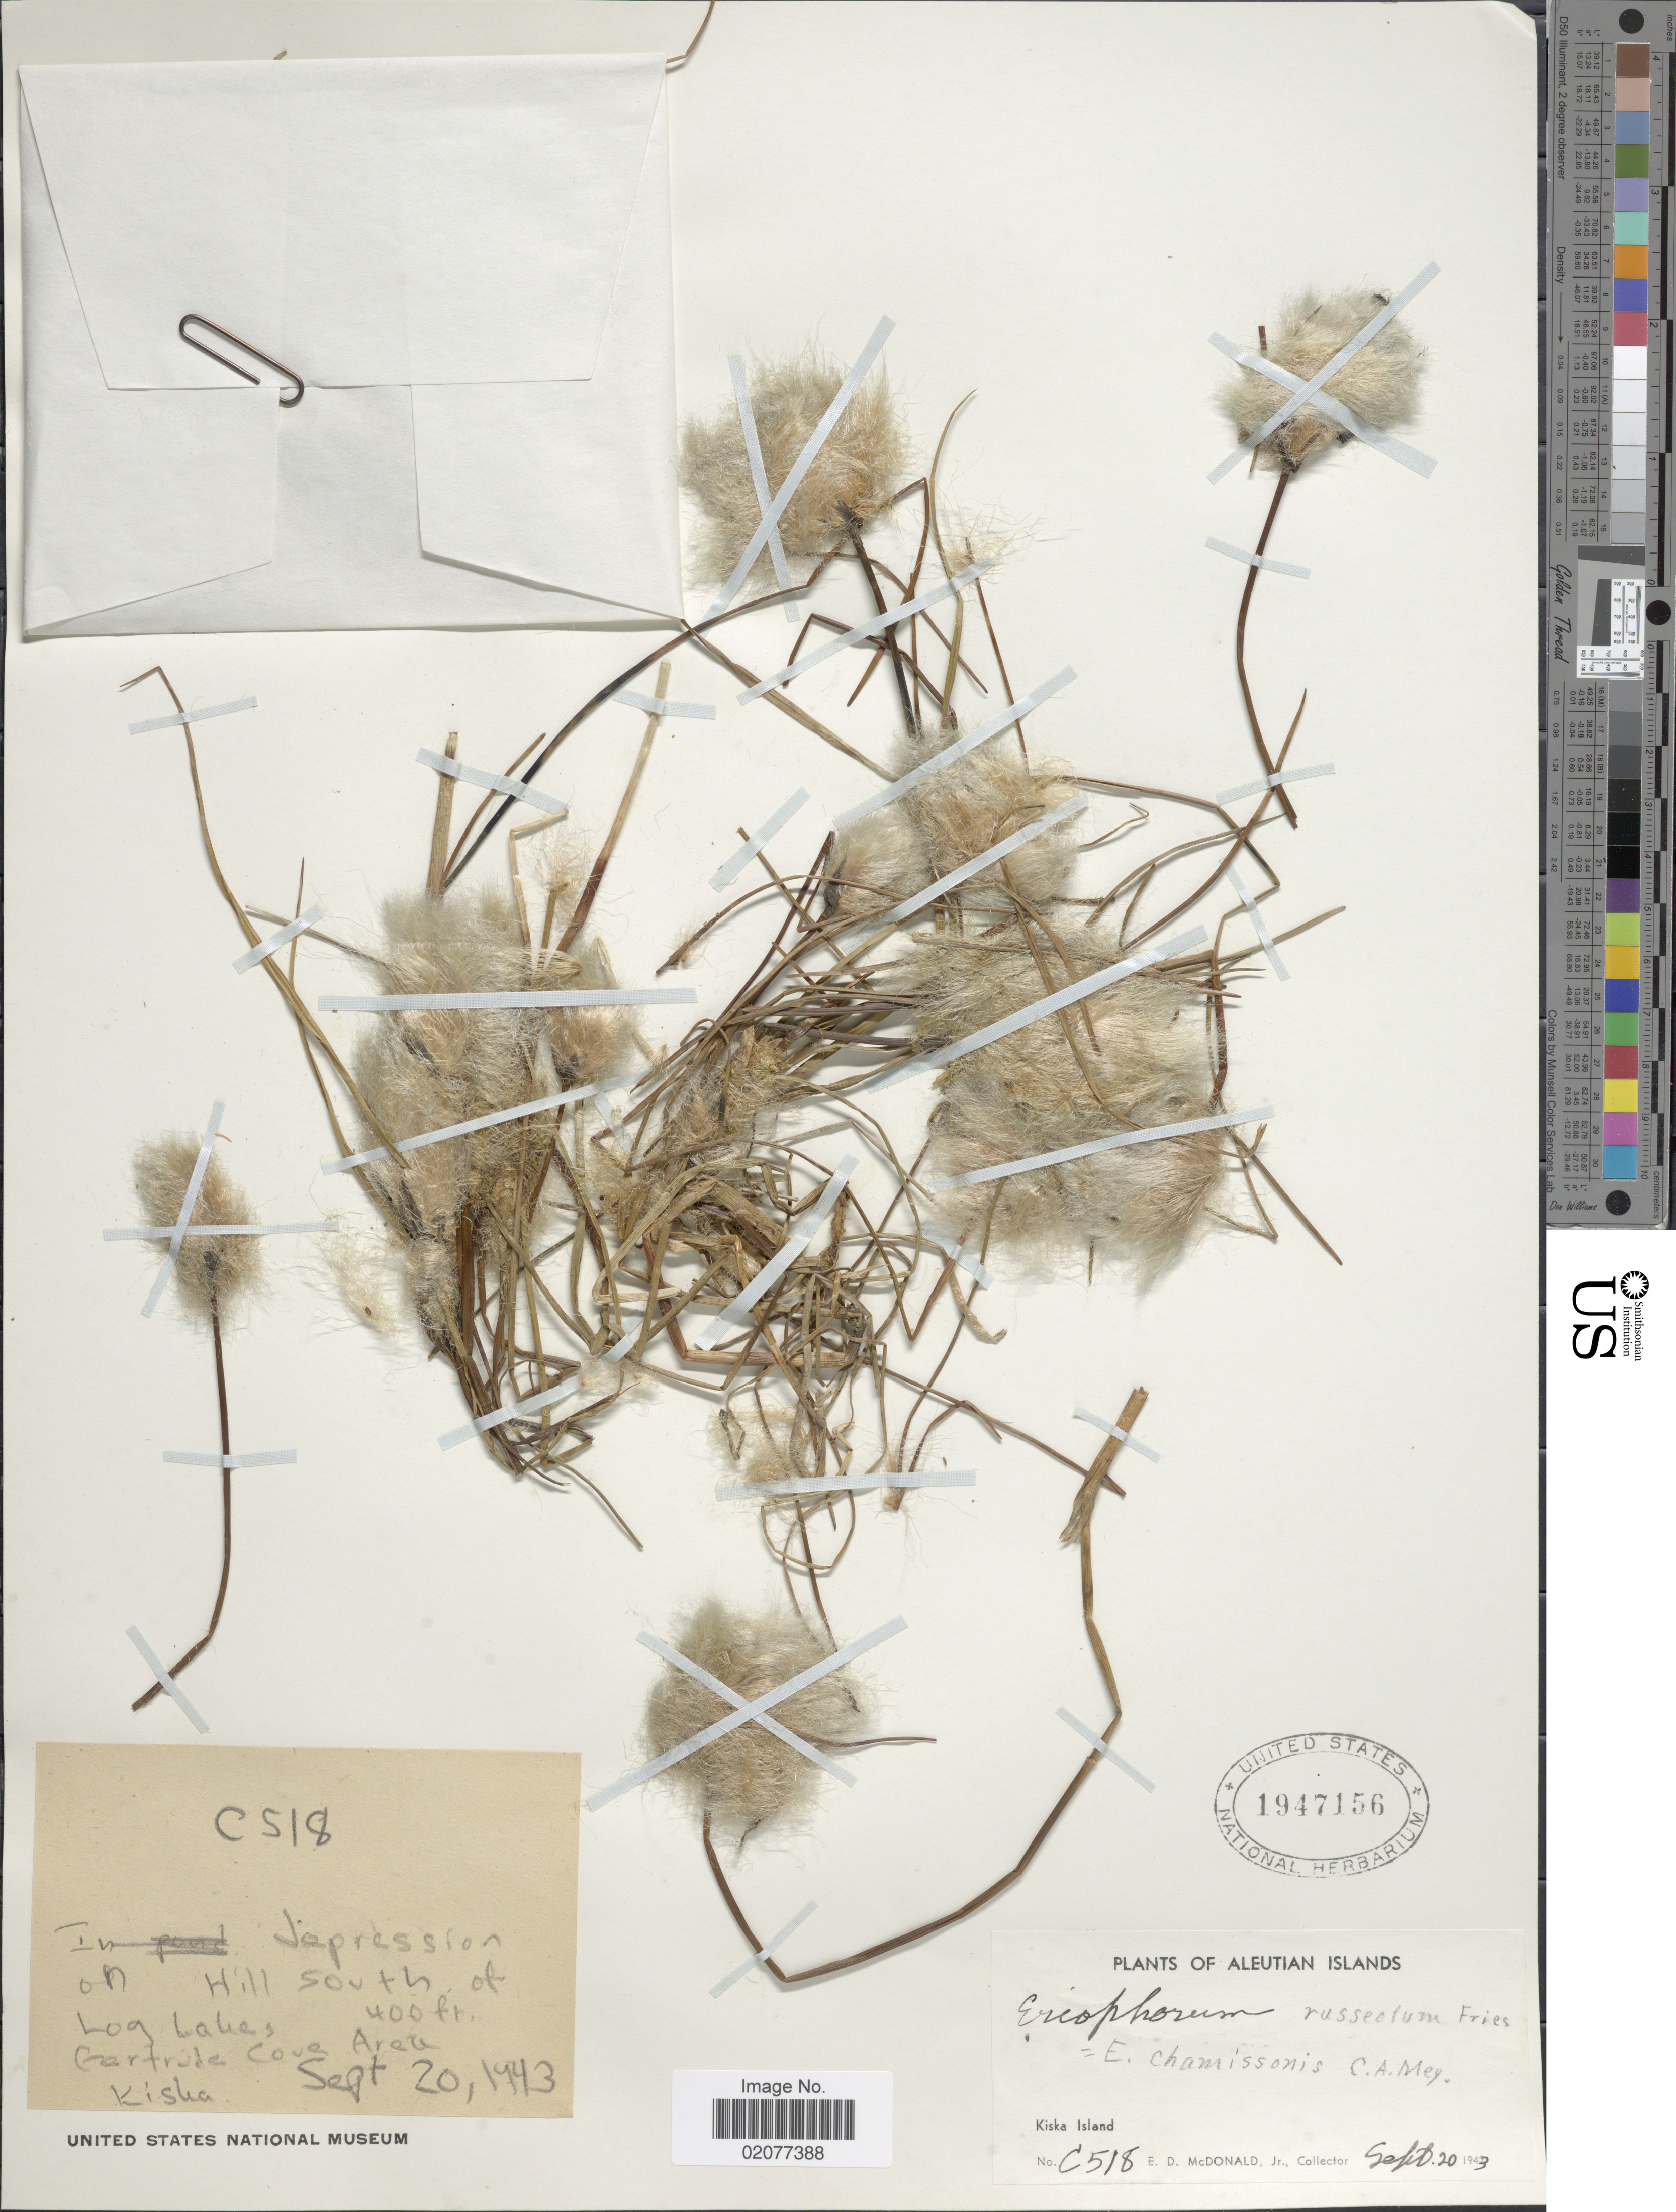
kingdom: Plantae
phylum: Tracheophyta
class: Liliopsida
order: Poales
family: Cyperaceae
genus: Eriophorum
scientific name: Eriophorum chamissonis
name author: C.A. Mey.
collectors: E. D. McDonald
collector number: C518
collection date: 1993-09-20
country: United States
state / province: Alaska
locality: Kiska Island. Aleutian Island. On hill south of Log Lake, Gertrude Cove Area.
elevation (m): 122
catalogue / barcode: US 1947156